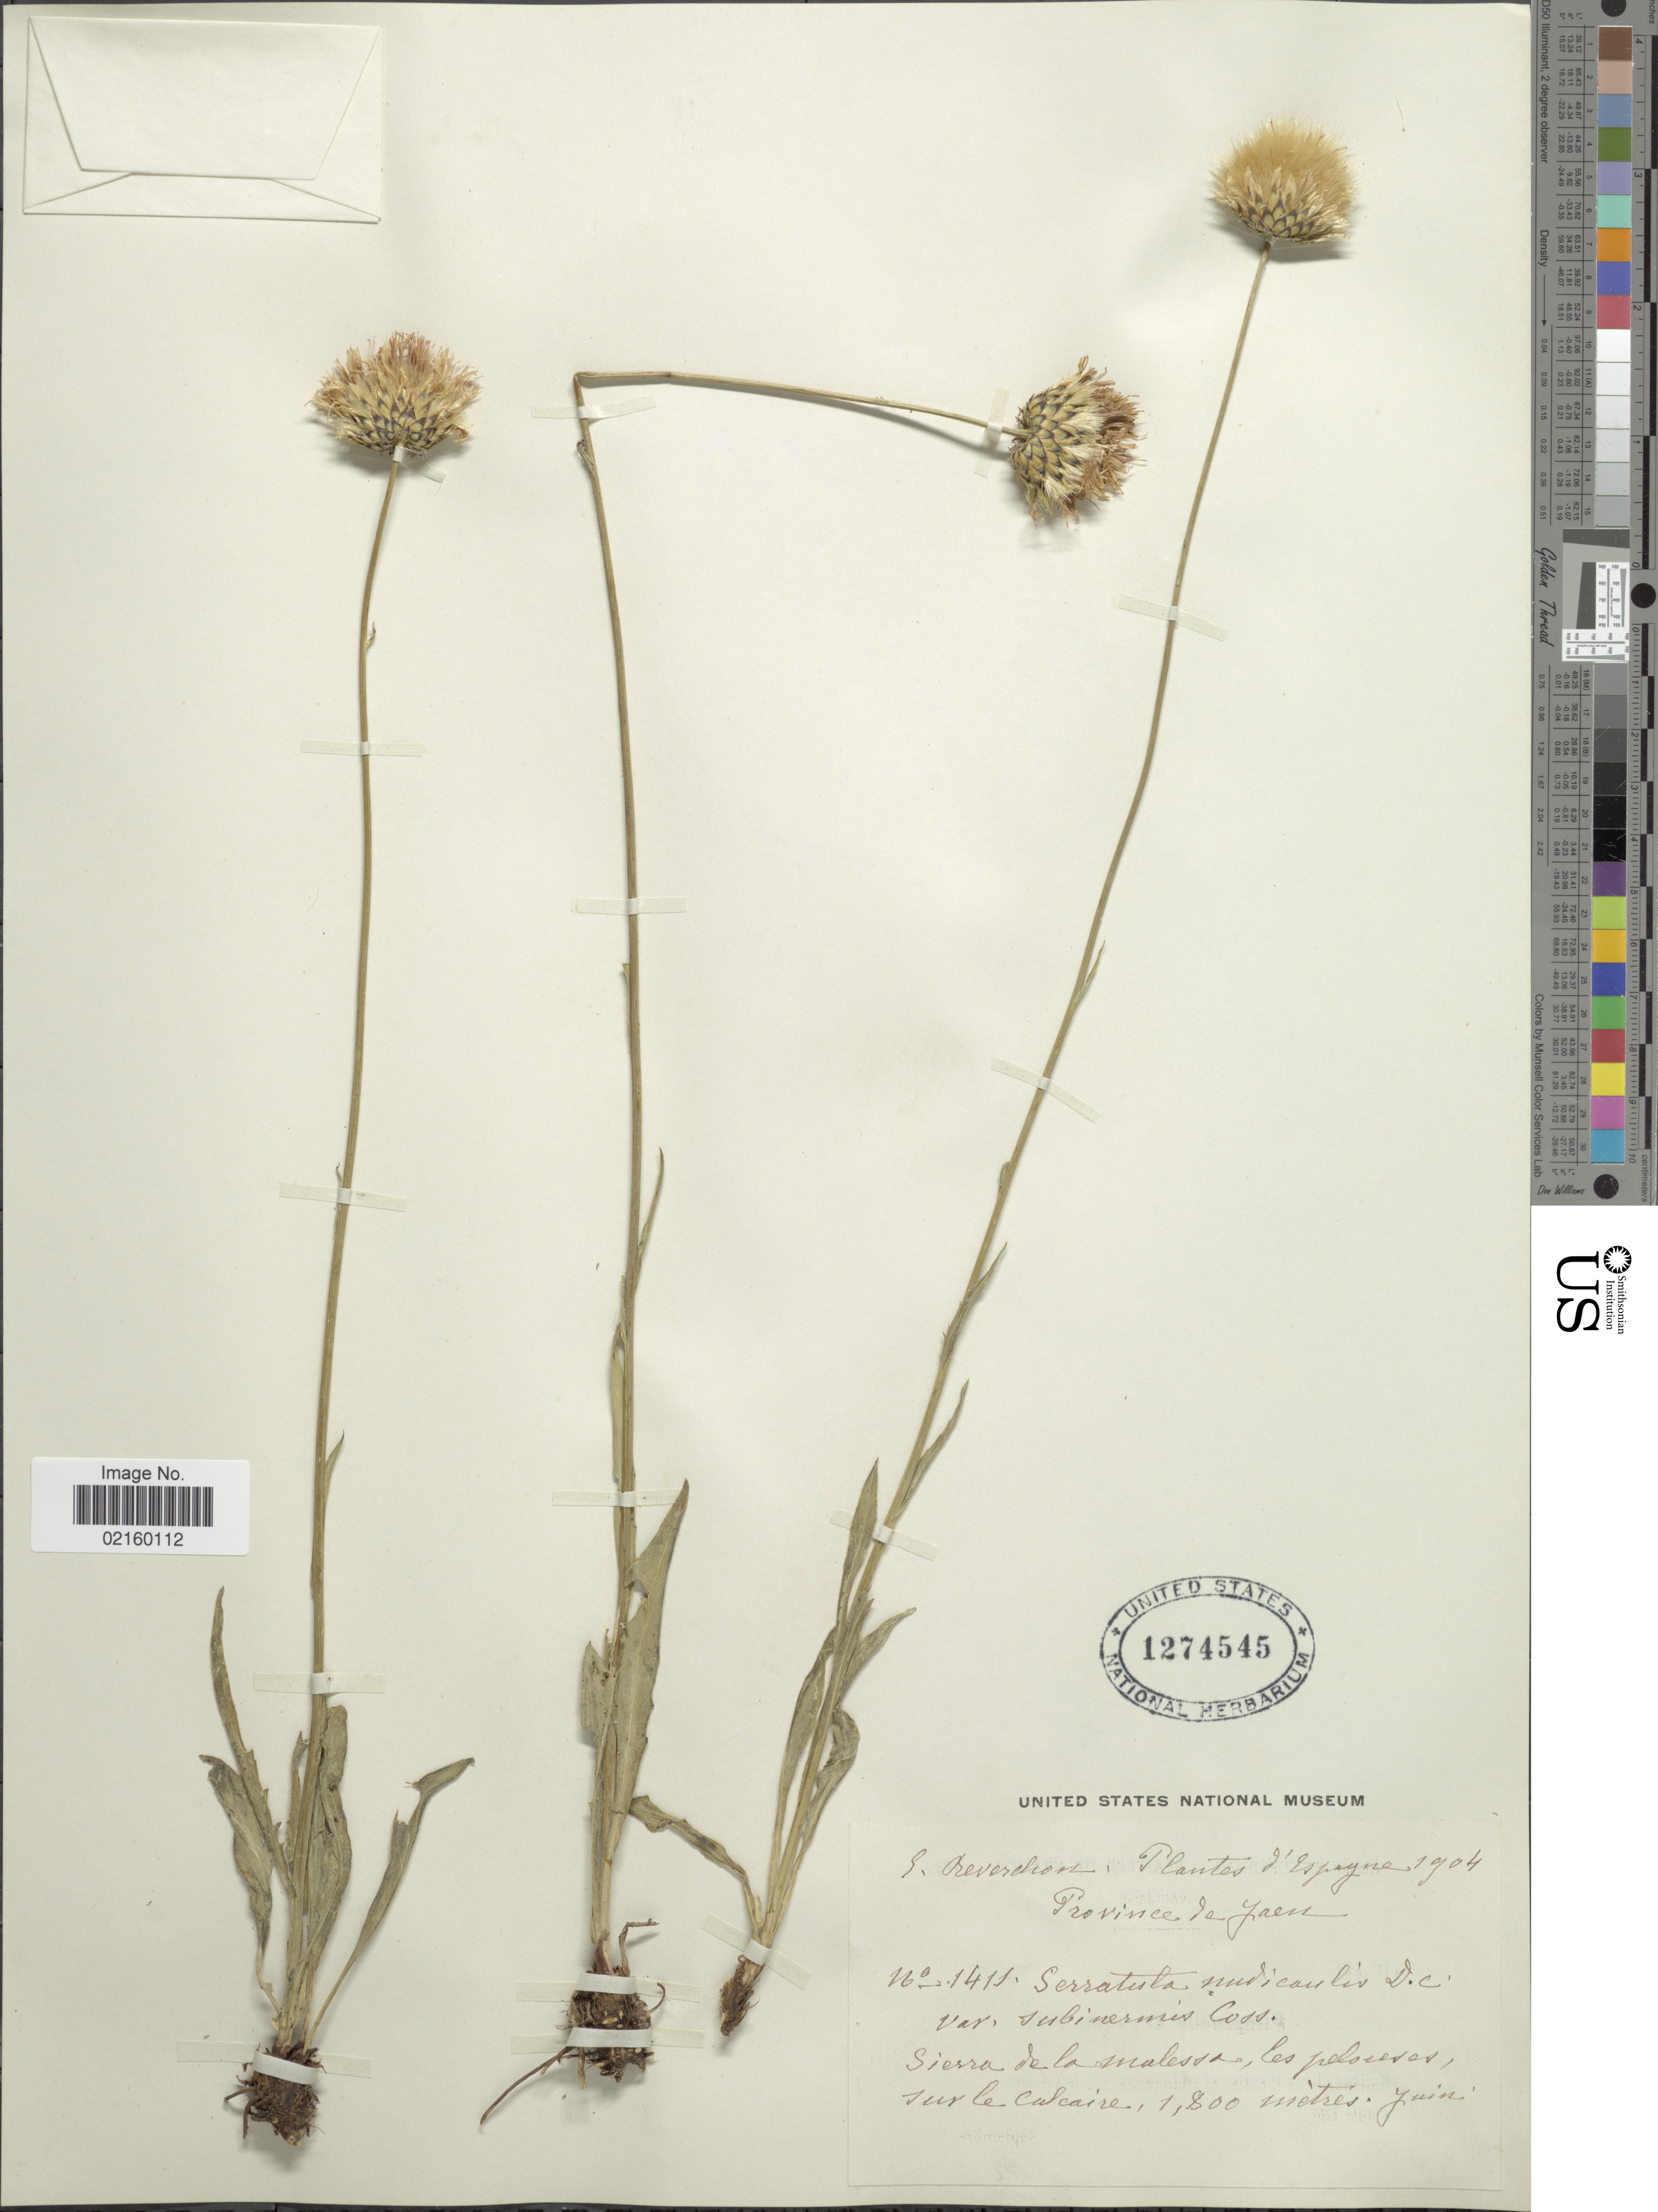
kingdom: Plantae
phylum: Tracheophyta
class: Magnoliopsida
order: Asterales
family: Asteraceae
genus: Klasea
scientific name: Klasea nudicaulis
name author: (L.) Fourr.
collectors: E. Reverchon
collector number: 1415*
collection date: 1904-06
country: Spain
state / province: Andalucia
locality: Province de Jaen, Sierra de la Malessa, les pelouses, sur le calcaire.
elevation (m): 1800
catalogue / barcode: US 1274545